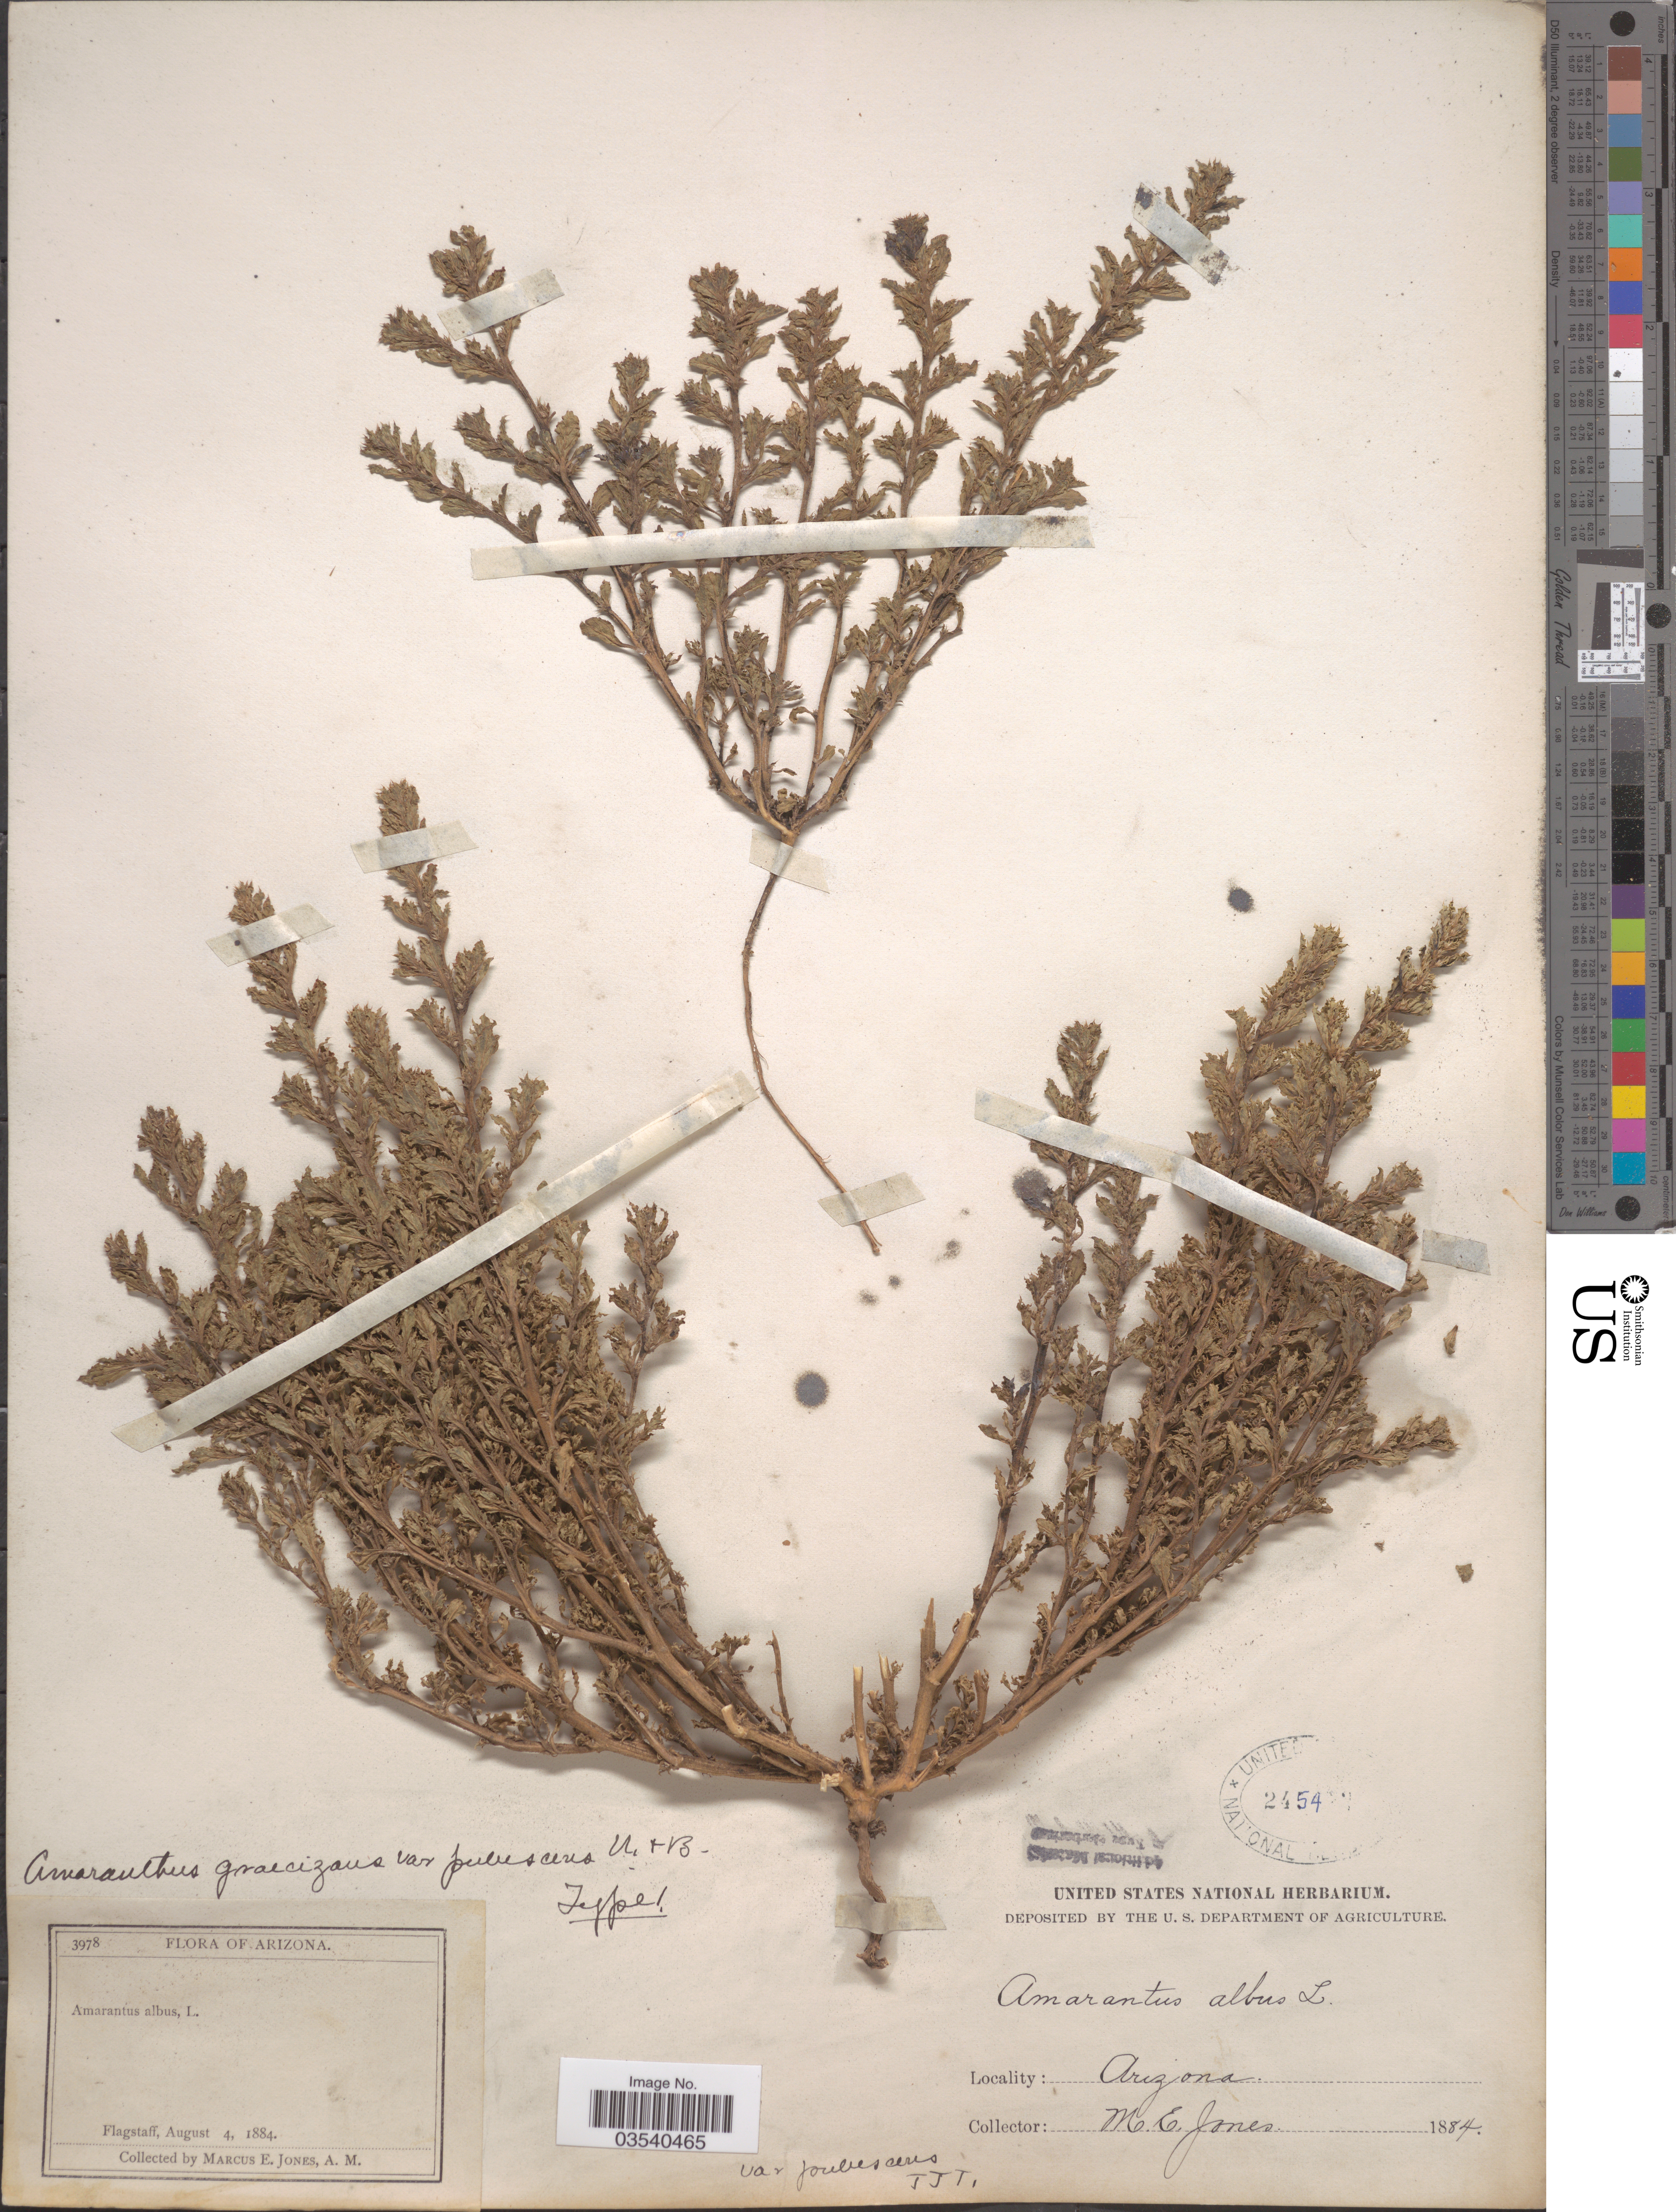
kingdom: Plantae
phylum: Tracheophyta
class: Magnoliopsida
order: Caryophyllales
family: Amaranthaceae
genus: Amaranthus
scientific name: Amaranthus graecizans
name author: L.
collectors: M. E. Jones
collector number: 3978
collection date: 1884-08-04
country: United States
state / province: Arizona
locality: Flagstaff.